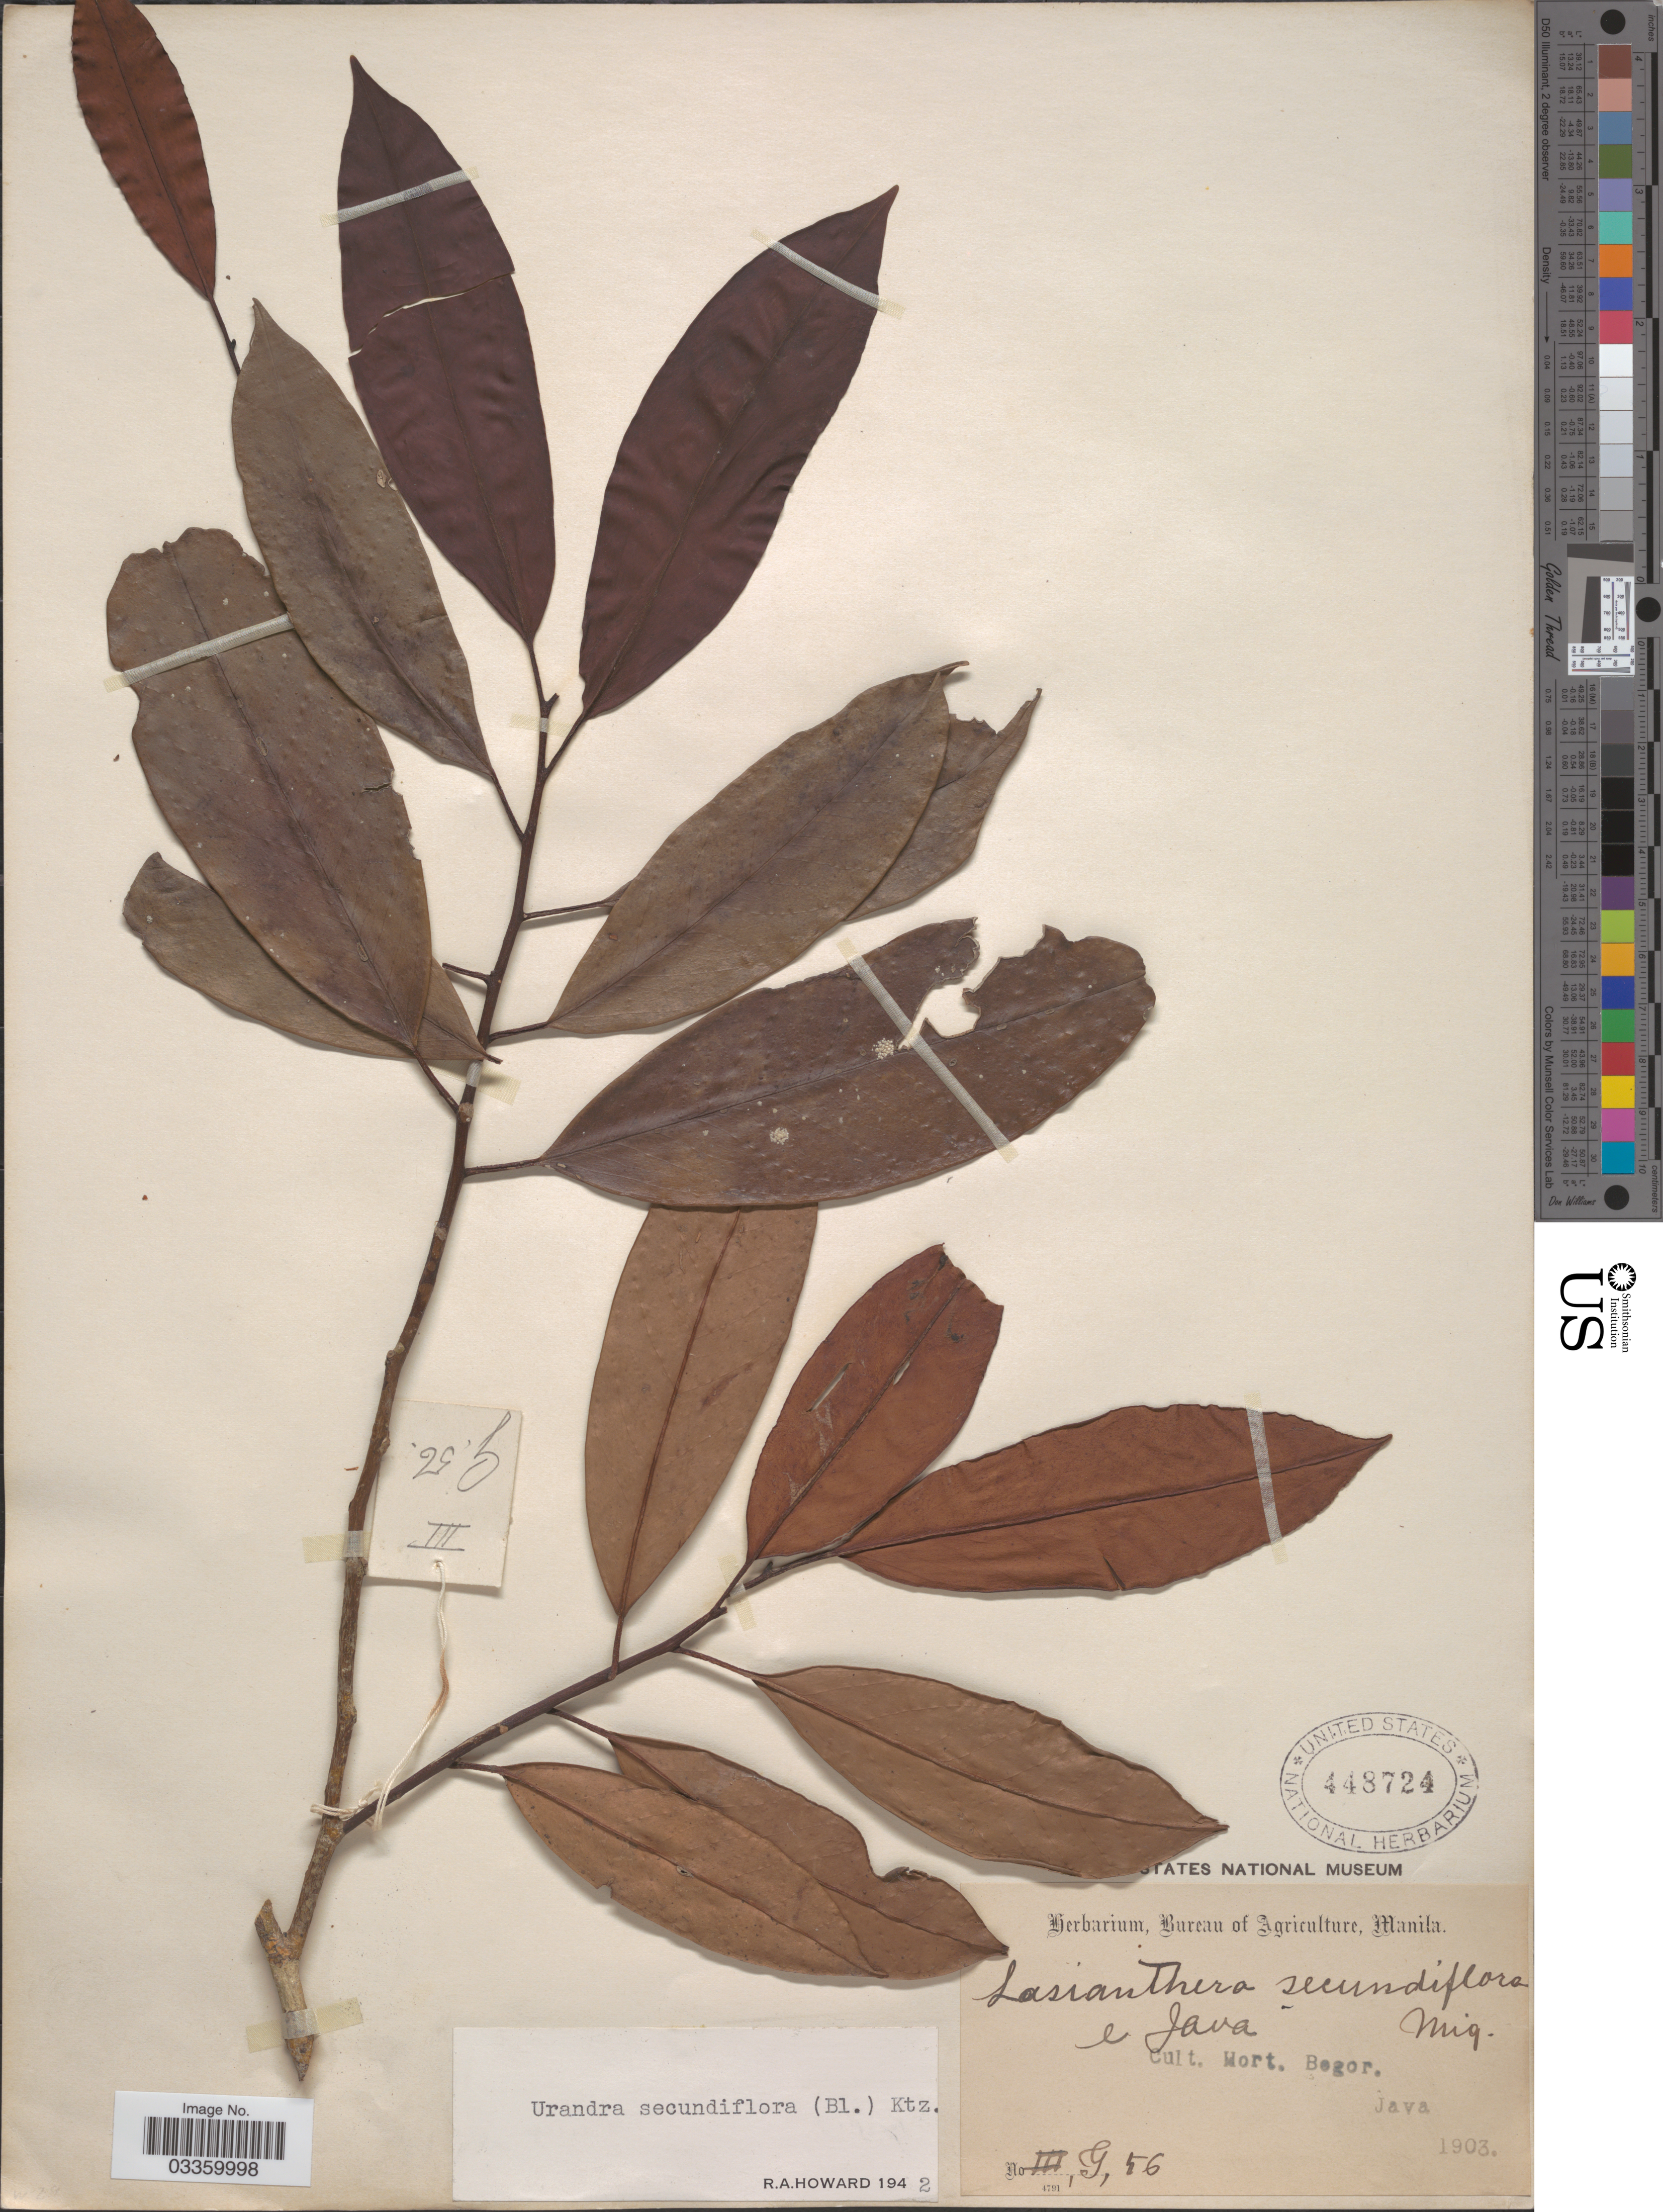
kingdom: Plantae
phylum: Tracheophyta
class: Magnoliopsida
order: Cardiopteridales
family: Stemonuraceae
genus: Stemonurus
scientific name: Stemonurus secundiflorus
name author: Becc.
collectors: ex Herb. Bur. Agric. Manila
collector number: III, G, 56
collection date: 1903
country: Indonesia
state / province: Java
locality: Cult. Hort. Bogor.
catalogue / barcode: US 448724